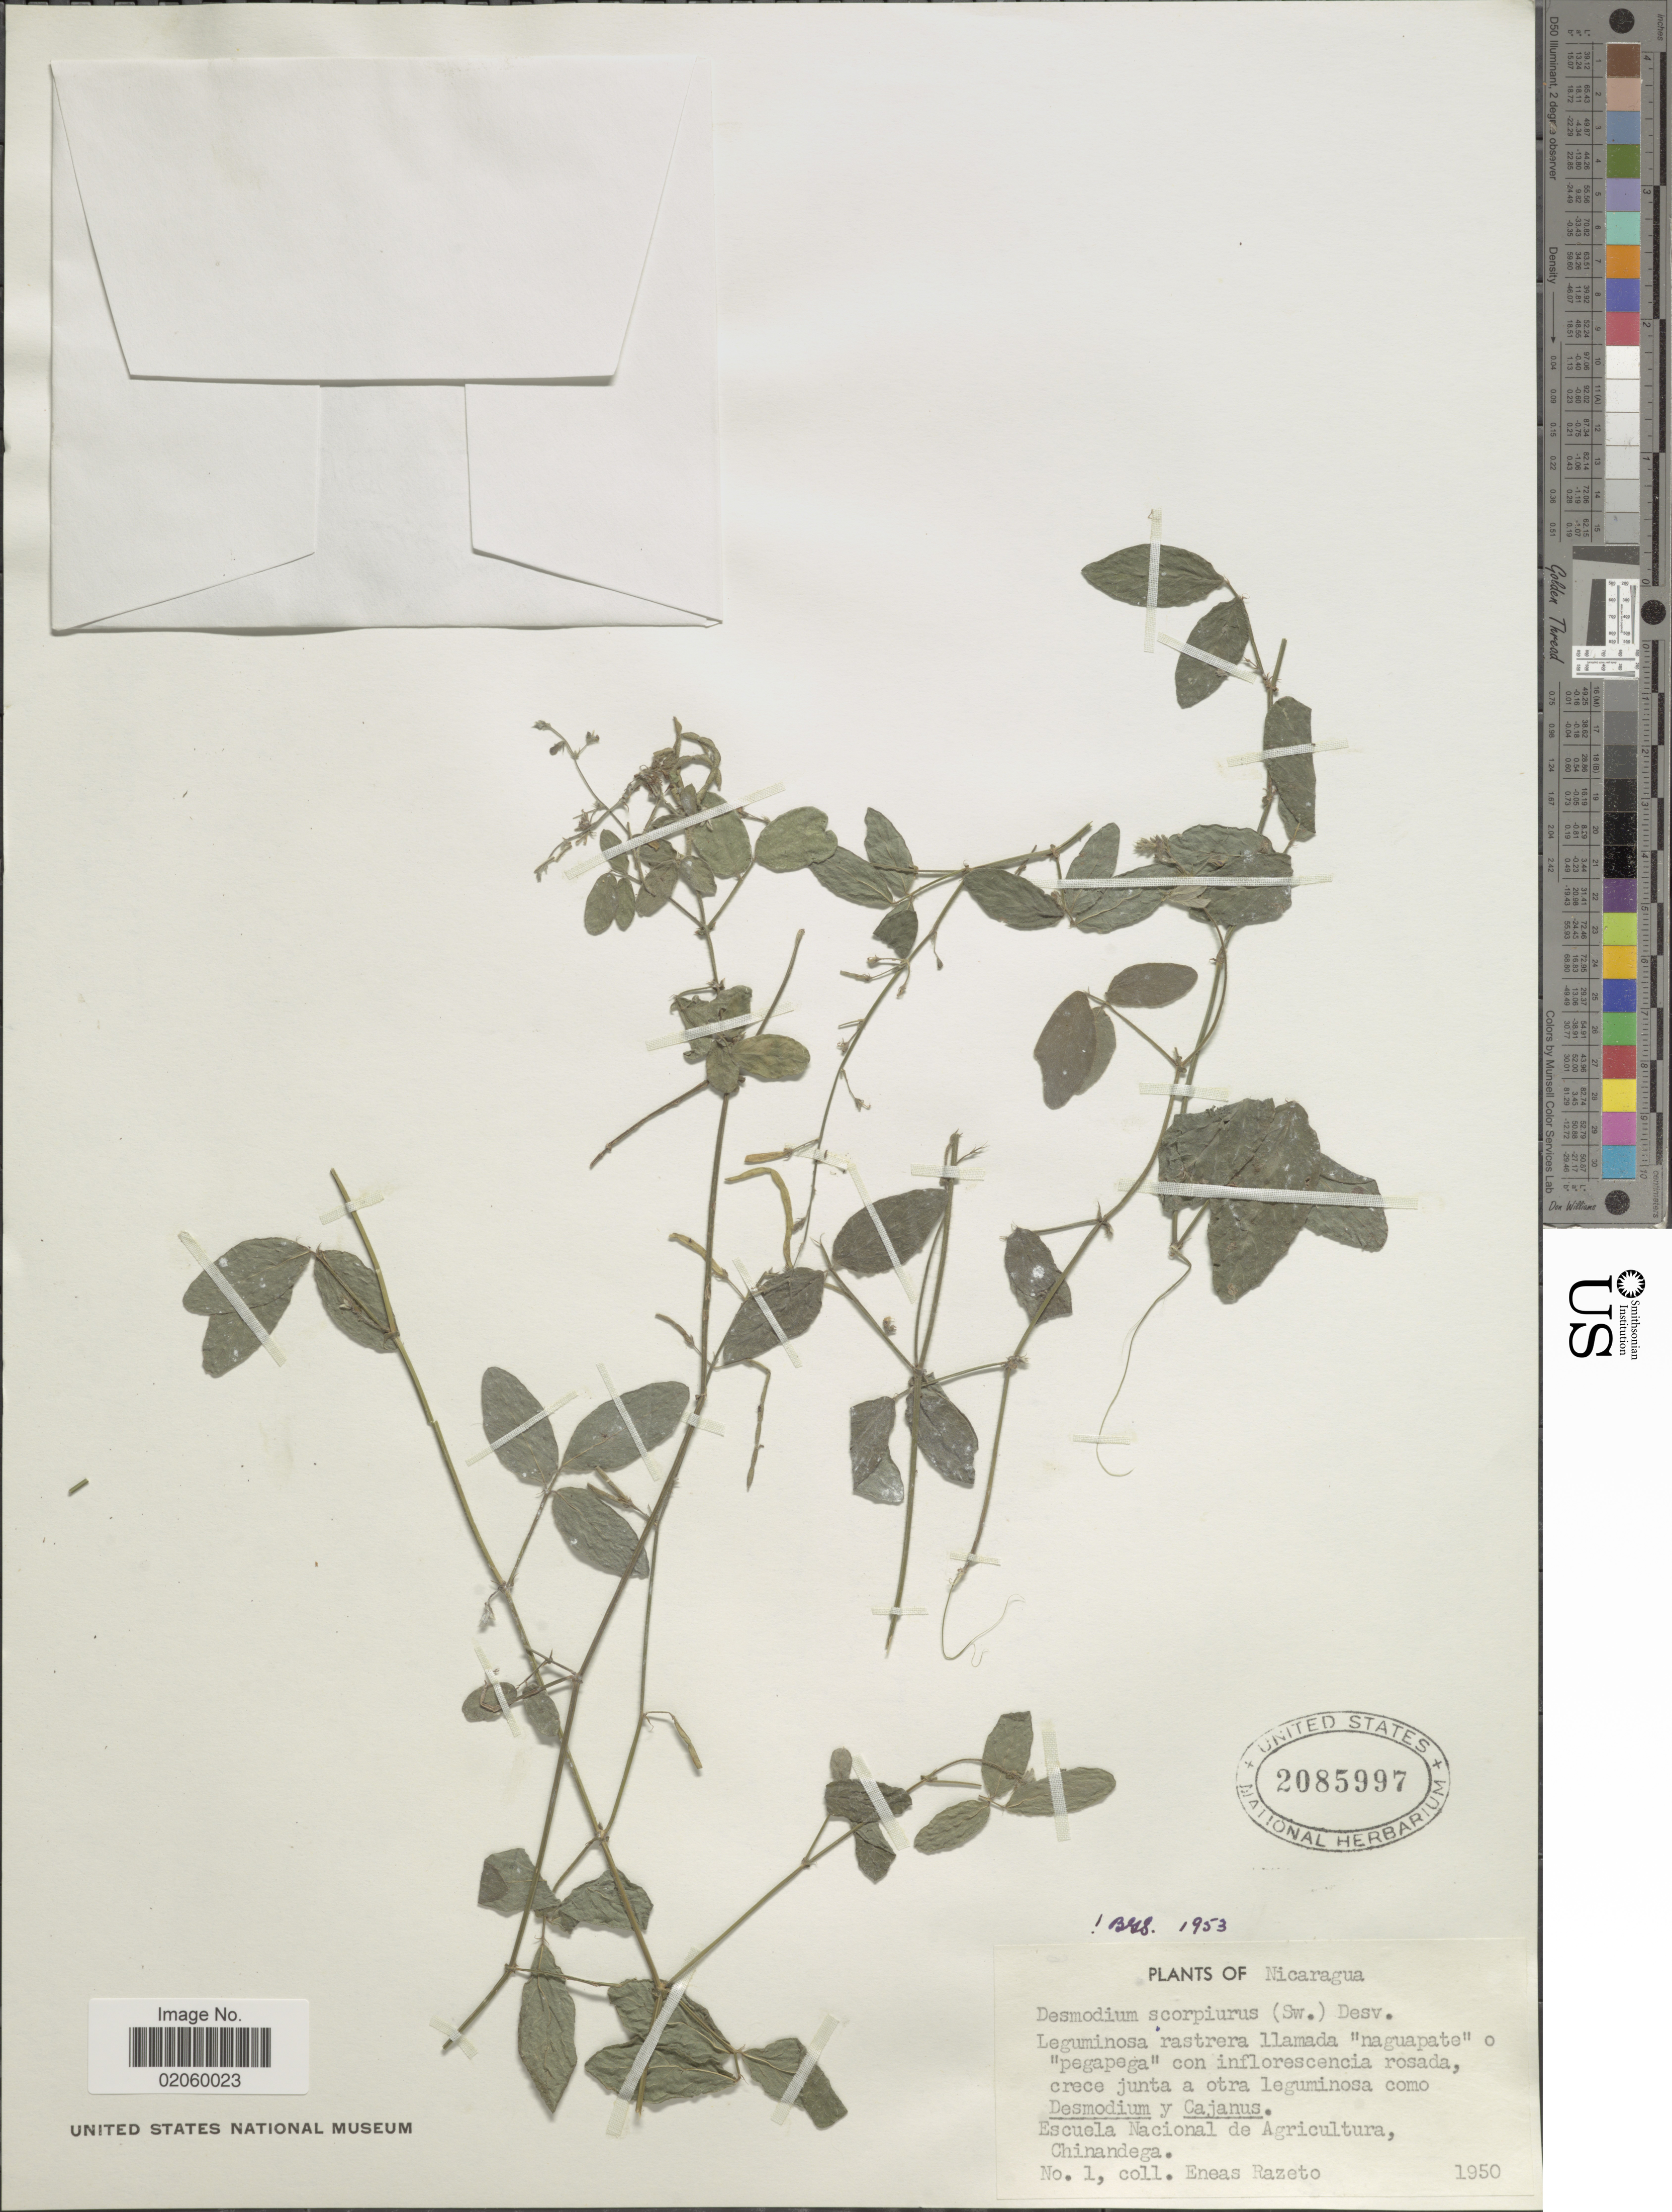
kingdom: Plantae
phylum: Tracheophyta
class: Magnoliopsida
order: Fabales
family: Fabaceae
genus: Desmodium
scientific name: Desmodium scorpiurus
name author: (Sw.) Desv. ex DC.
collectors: E. Razeto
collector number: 1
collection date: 1950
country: Nicaragua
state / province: Chinandega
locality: Escuela Nacional de Agricultura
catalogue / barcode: US 2085997